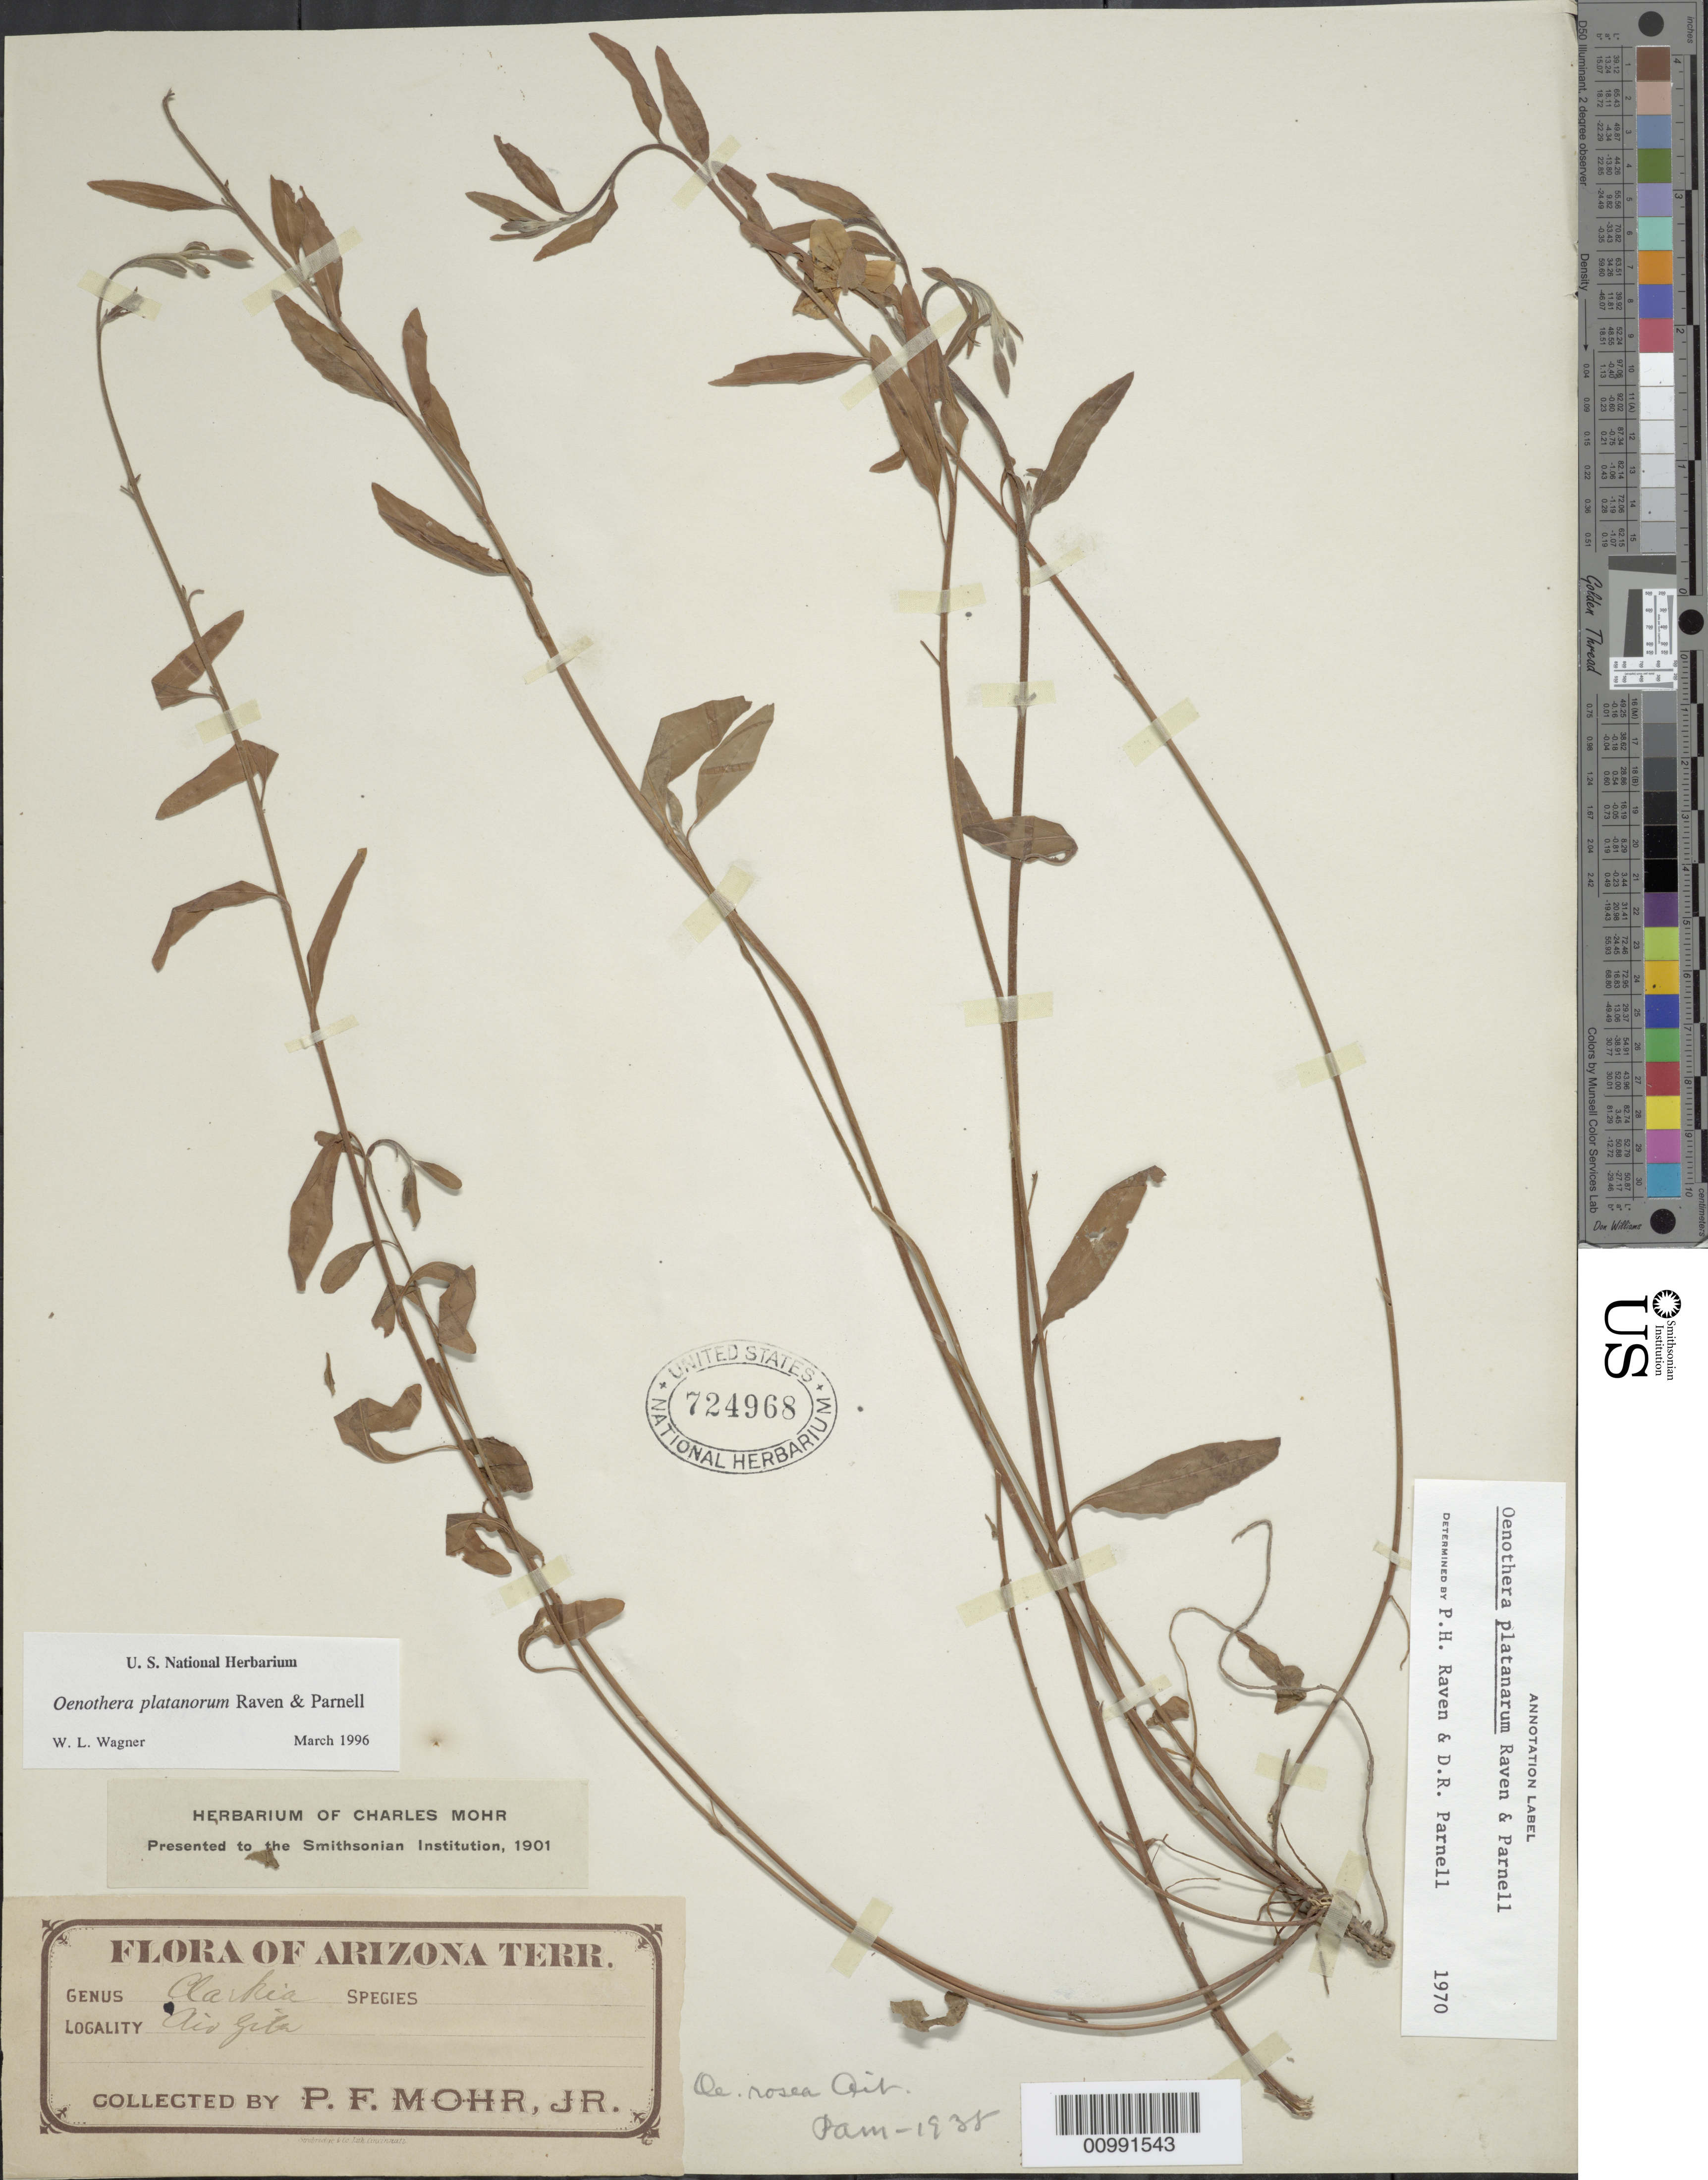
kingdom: Plantae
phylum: Tracheophyta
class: Magnoliopsida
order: Myrtales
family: Onagraceae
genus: Oenothera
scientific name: Oenothera platanorum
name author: P.H. Raven & D.R. Parn.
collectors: P. F. Mohr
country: United States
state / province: Arizona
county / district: Gila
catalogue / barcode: US 724968